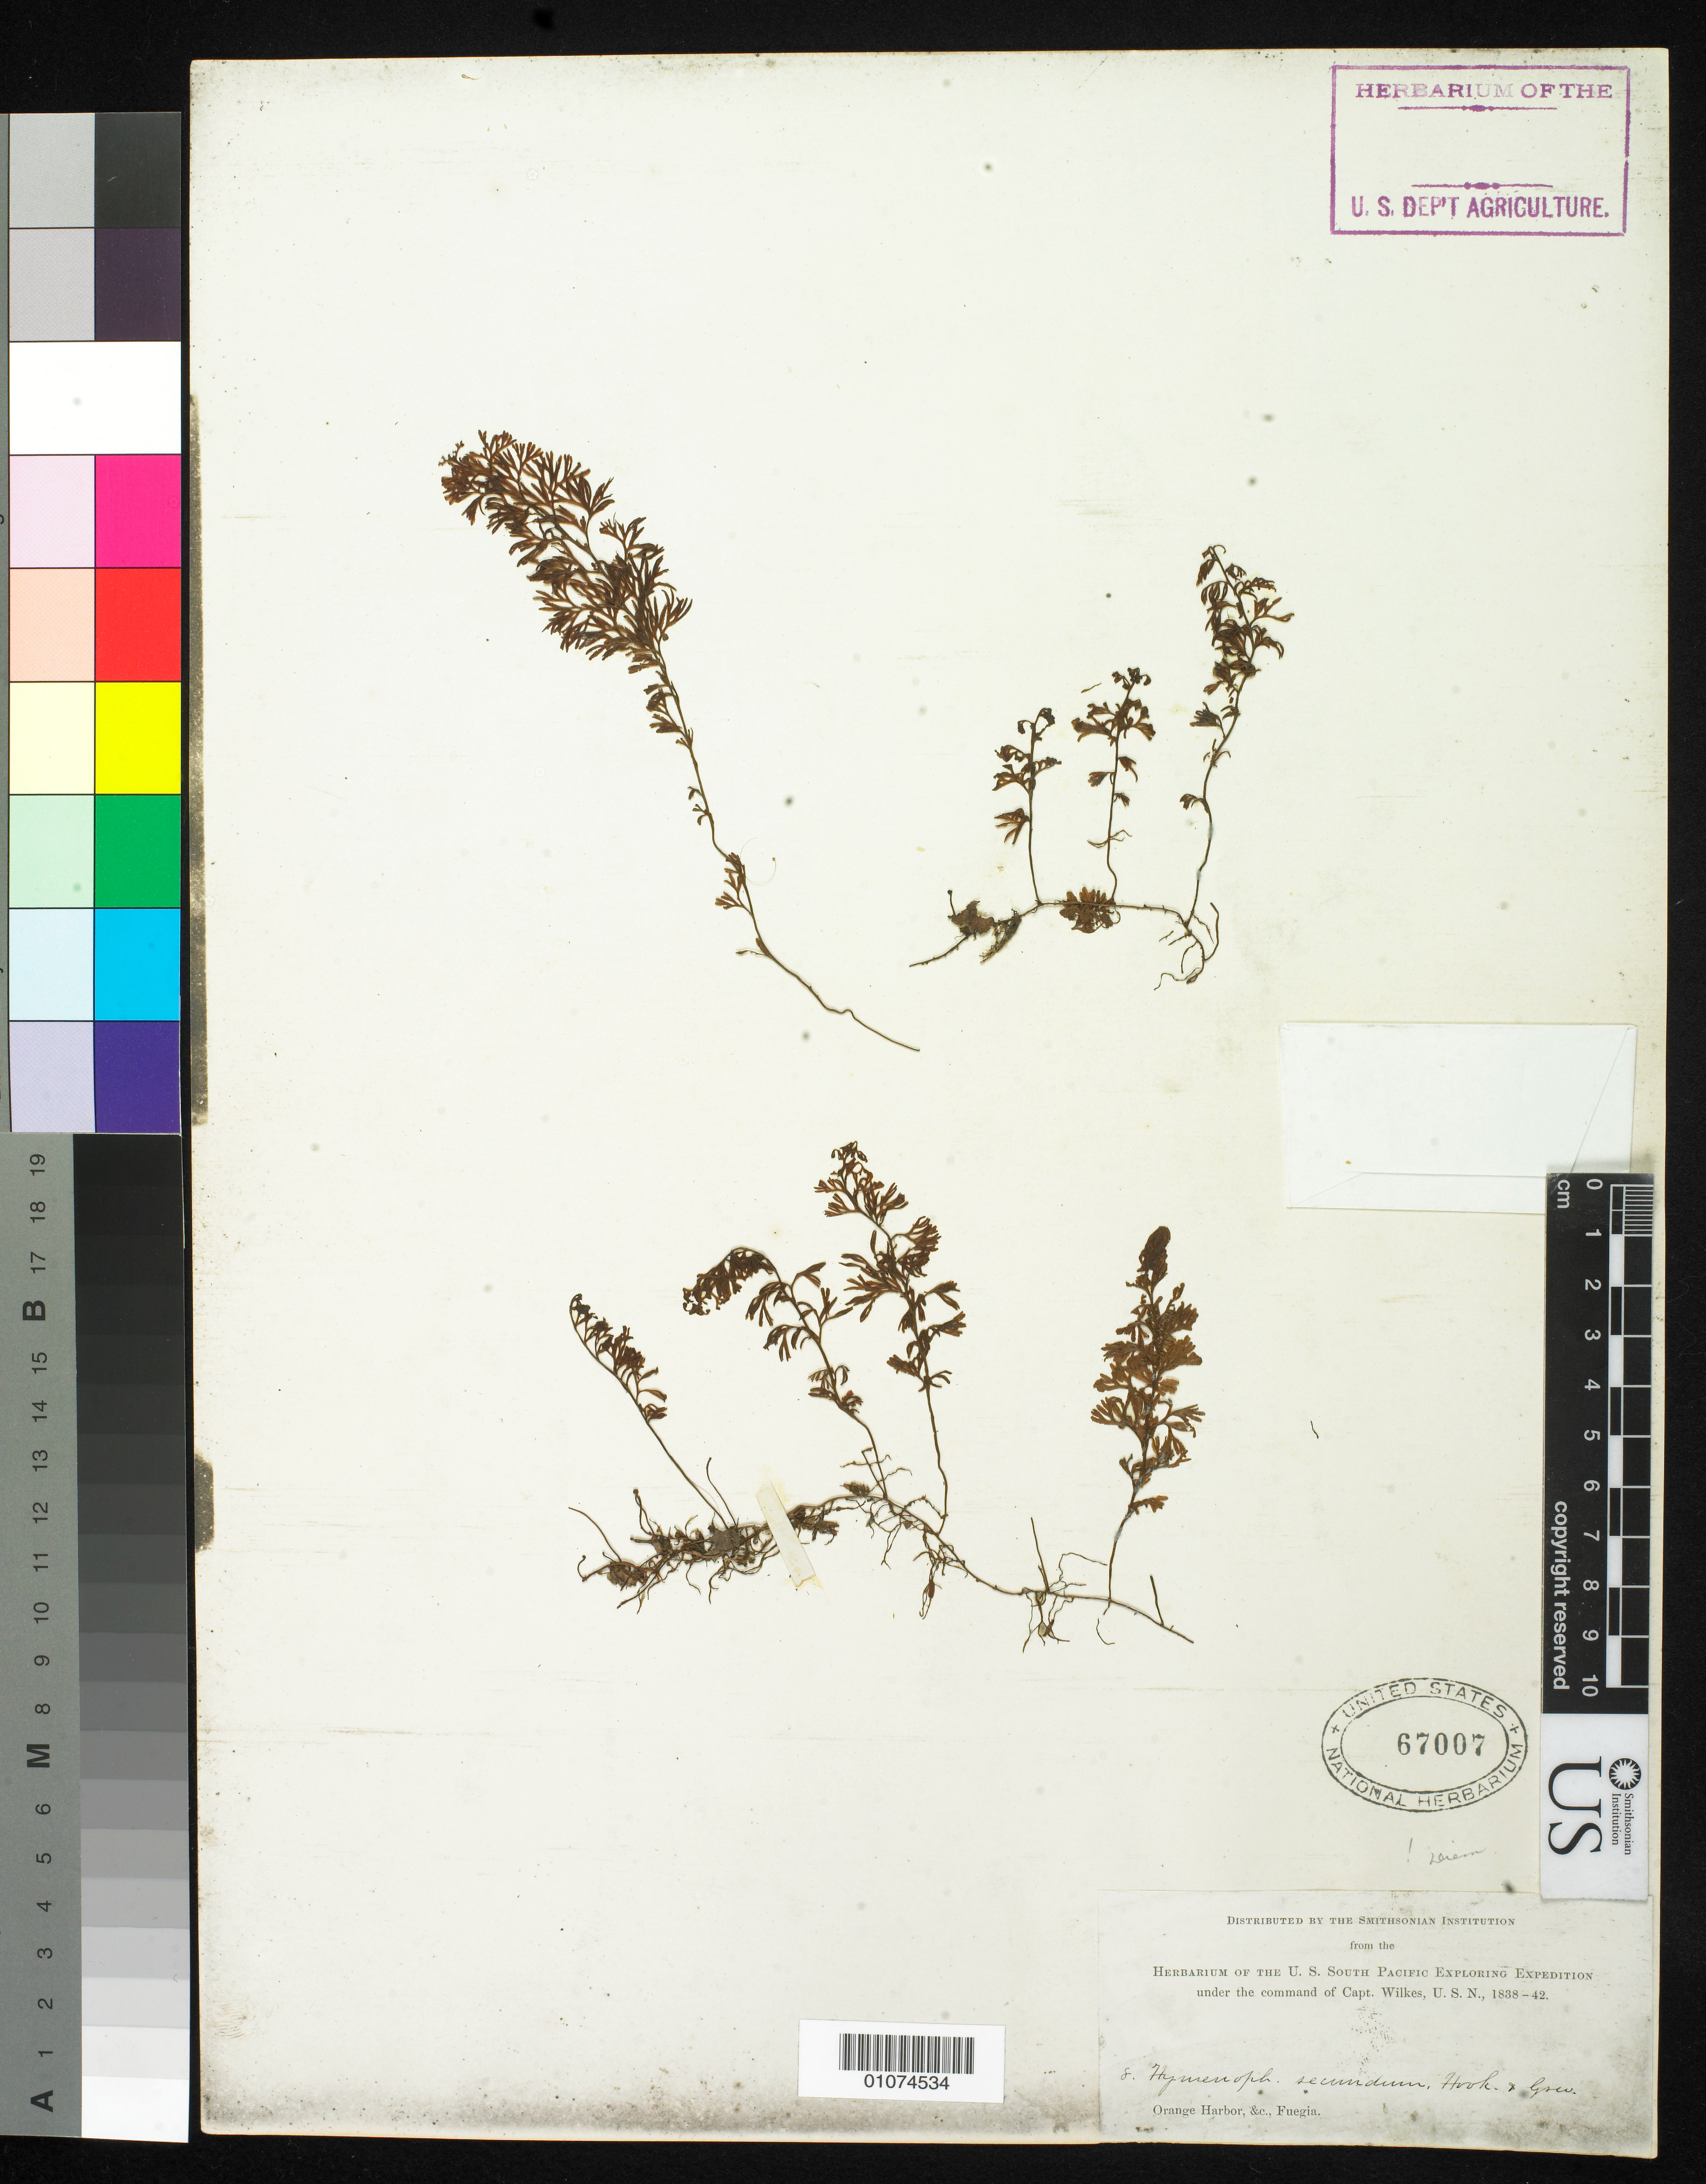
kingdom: Plantae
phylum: Tracheophyta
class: Polypodiopsida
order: Hymenophyllales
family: Hymenophyllaceae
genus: Hymenophyllum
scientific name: Hymenophyllum secundum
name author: Hook. & Grev.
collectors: Wilkes Explor. Exped.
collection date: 1838/1842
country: Argentina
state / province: Tierra del Fuego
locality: Orange Harbor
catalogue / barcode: US 67007